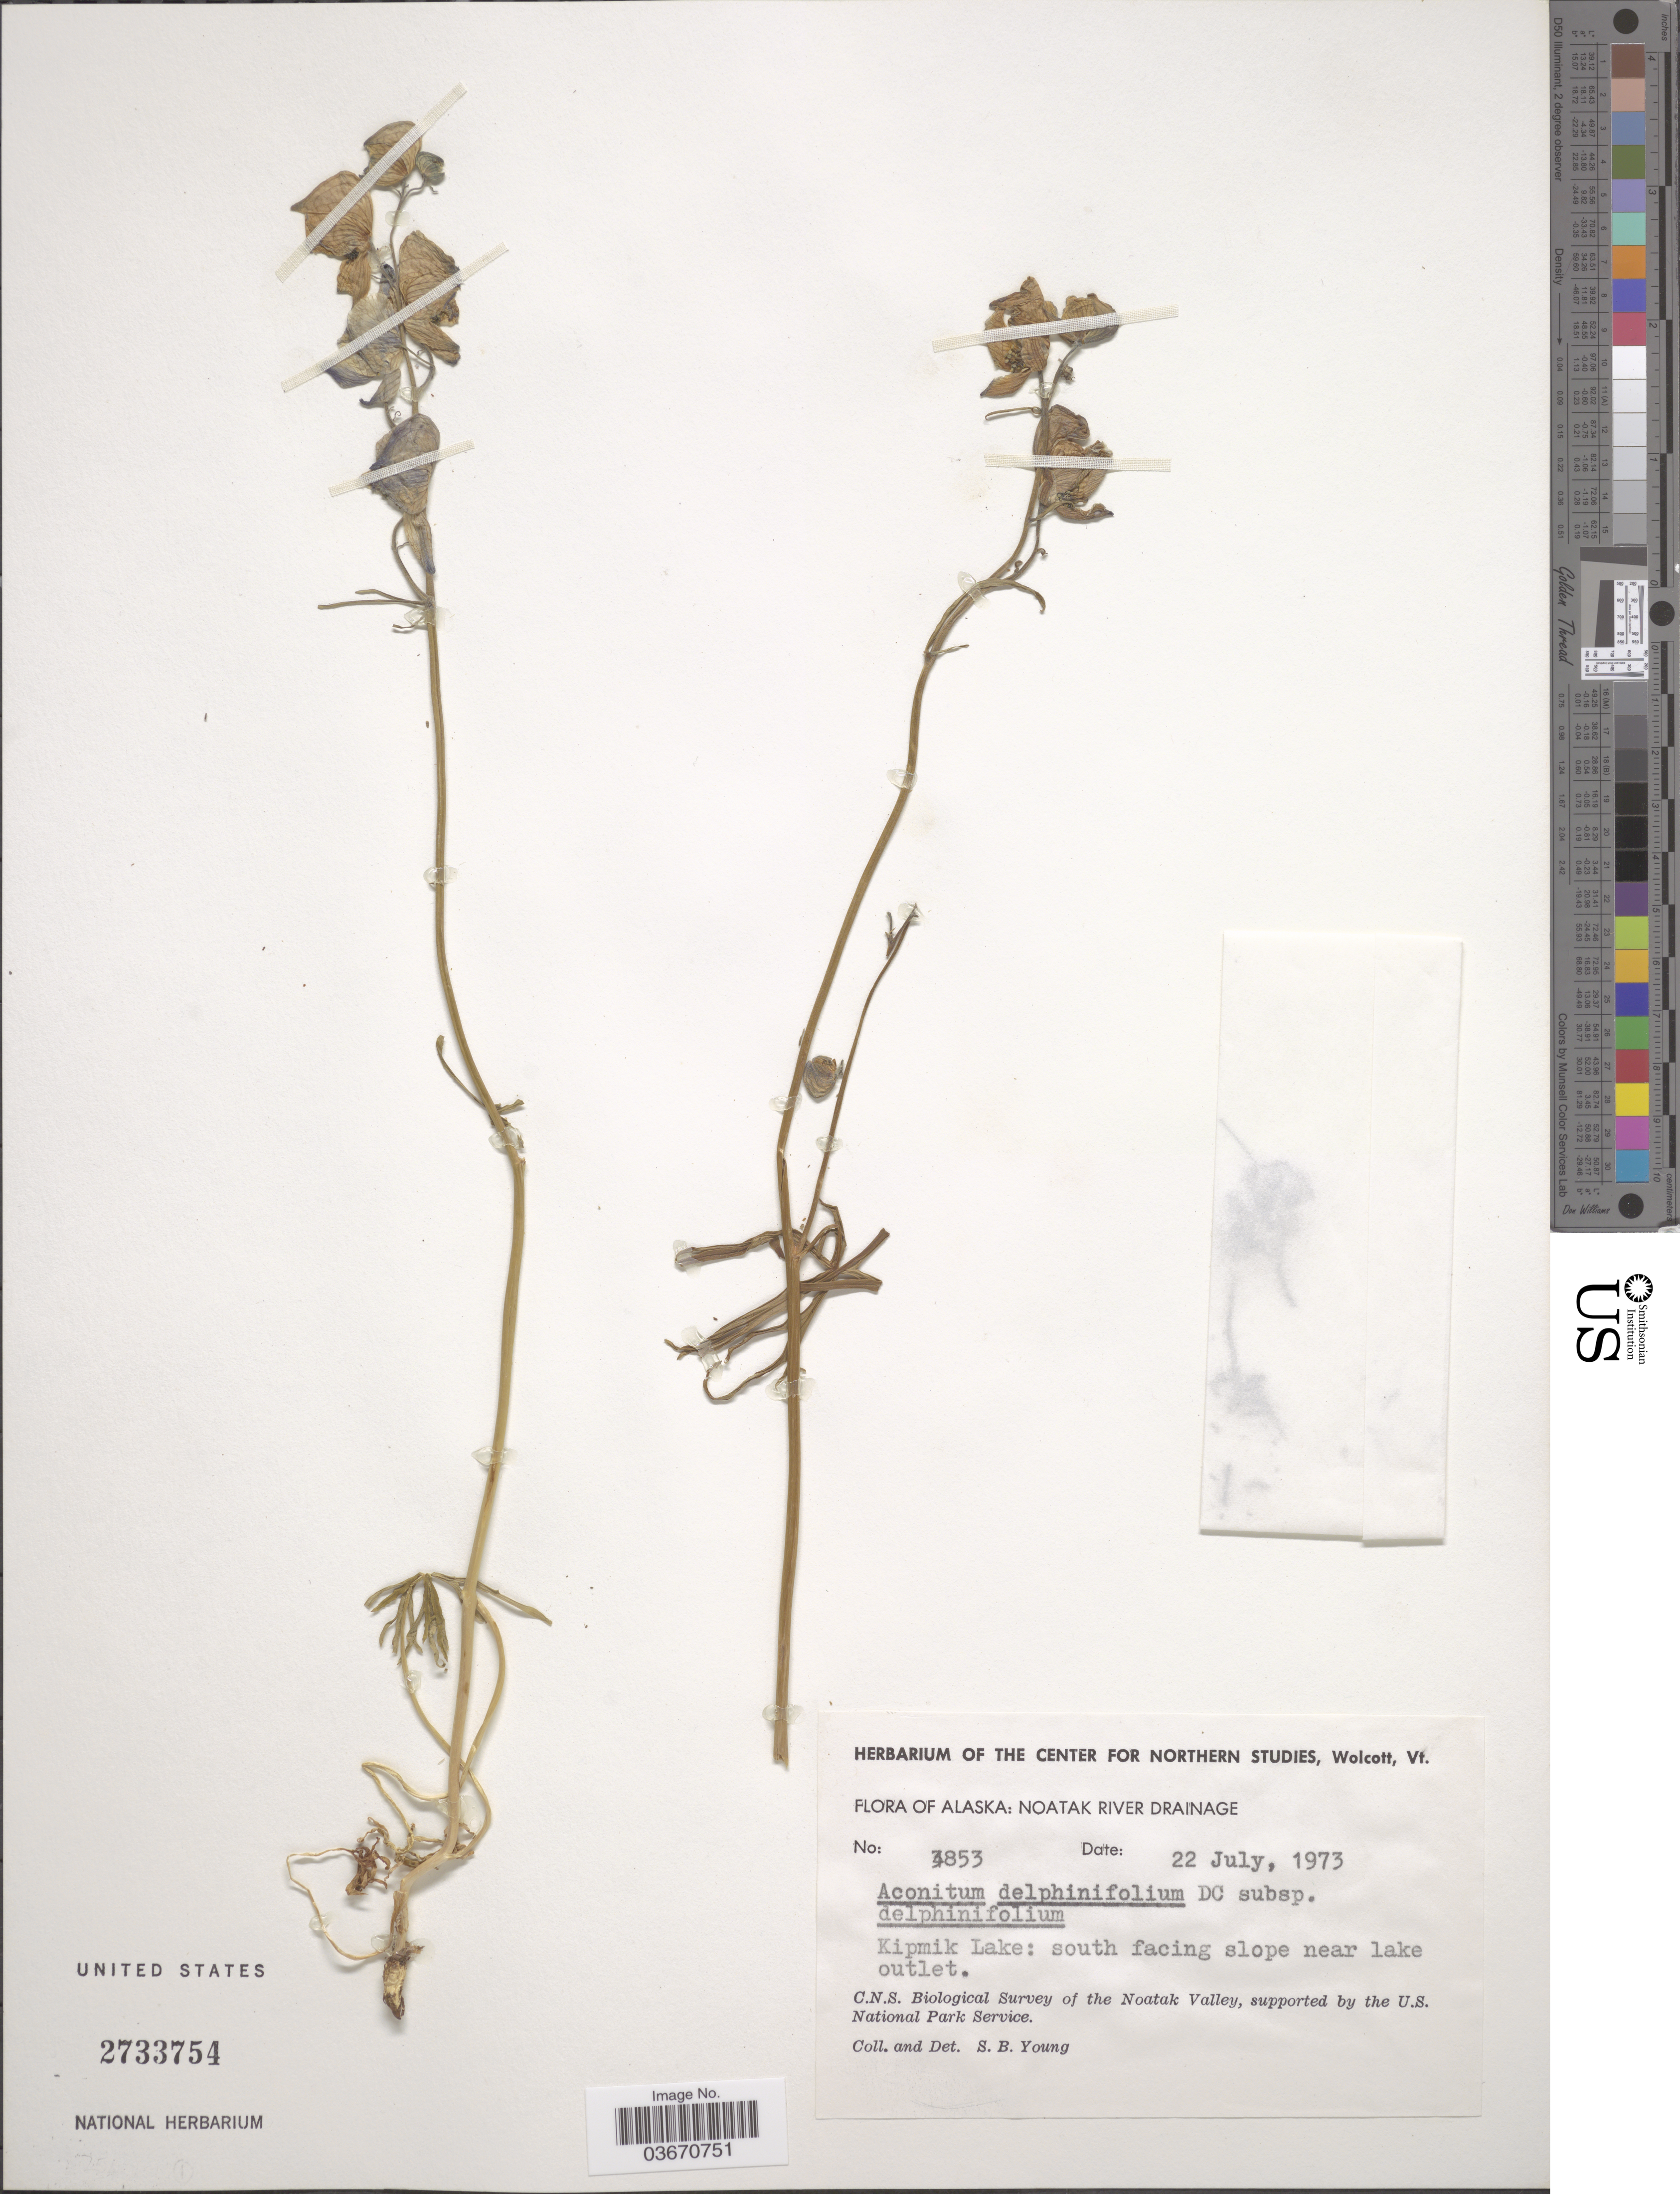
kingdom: Plantae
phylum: Tracheophyta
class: Magnoliopsida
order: Ranunculales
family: Ranunculaceae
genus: Aconitum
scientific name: Aconitum delphinifolium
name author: DC.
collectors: S. Young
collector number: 3853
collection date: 1973-07-22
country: United States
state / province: Alaska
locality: Noatak River Drainage. Kipmik Lake: south facing slope near lake outlet. Noatak Valley.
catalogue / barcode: US 2733754